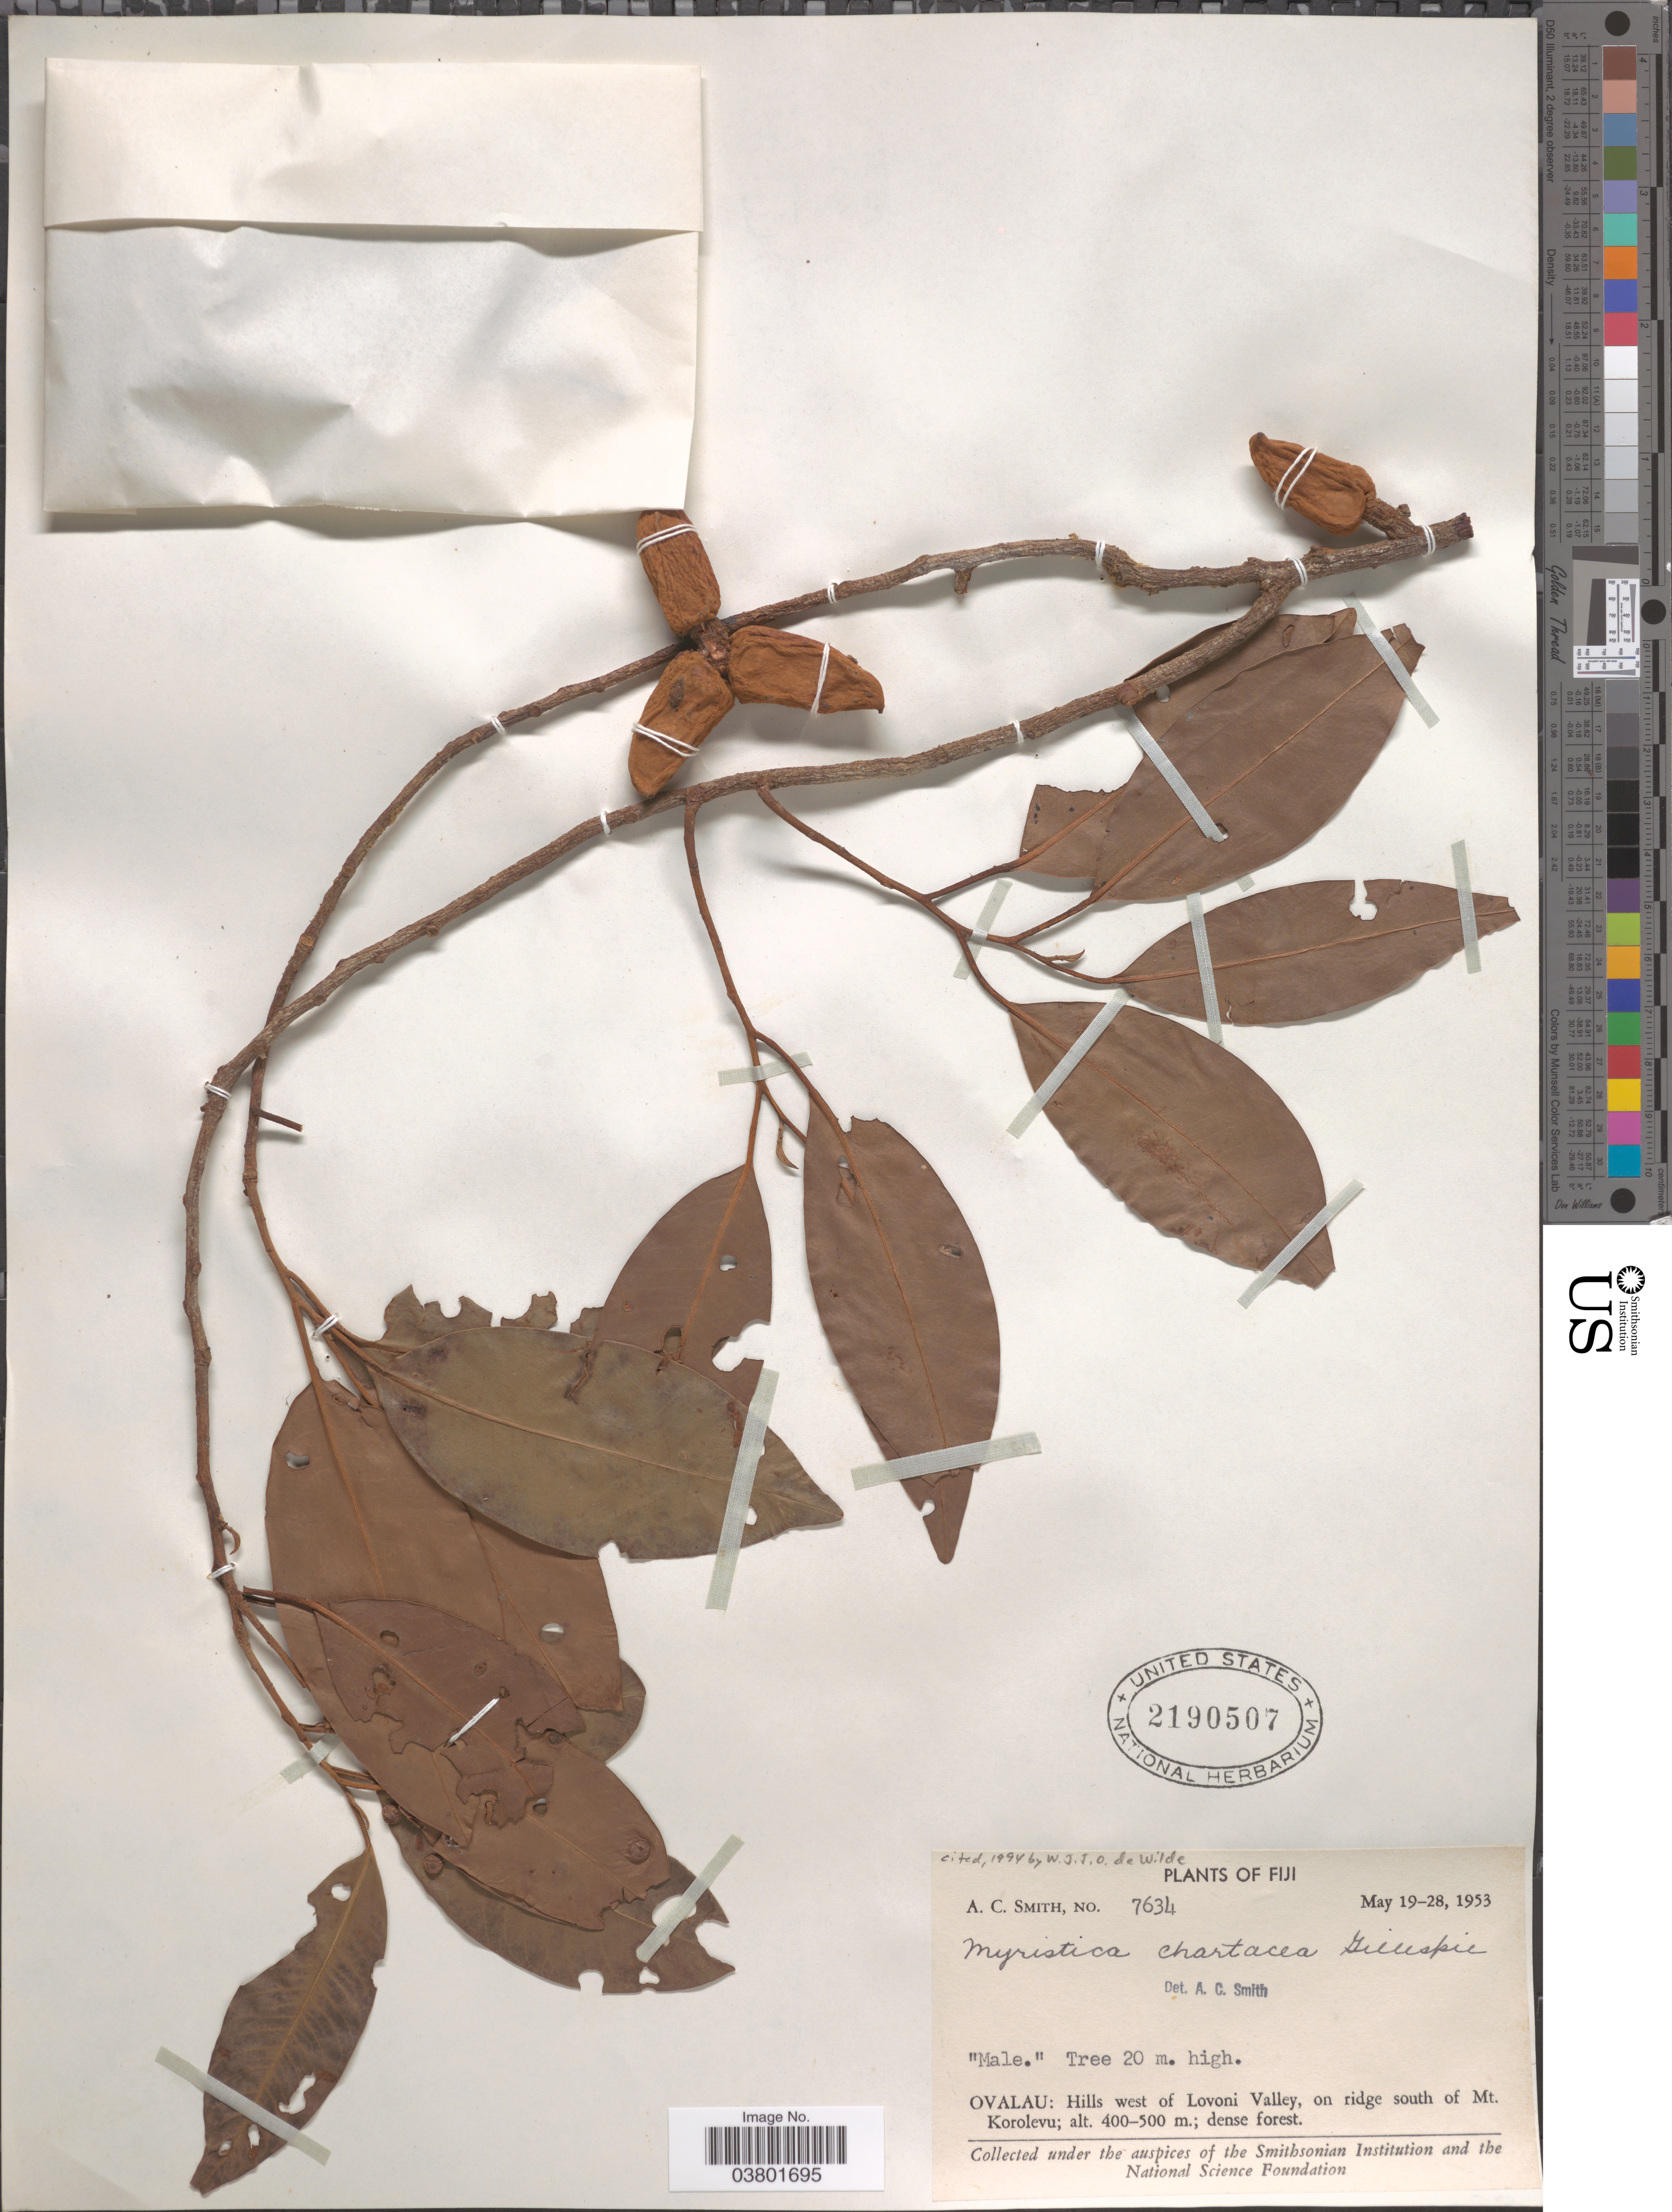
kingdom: Plantae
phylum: Tracheophyta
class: Magnoliopsida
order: Magnoliales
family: Myristicaceae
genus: Myristica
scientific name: Myristica chartacea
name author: Gillespie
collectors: A. C. Smith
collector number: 7634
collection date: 1953-05-19/1953-05-28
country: Fiji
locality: Ovalau: Hills west of Lovoni Valley, on ridge south of Mt. Korolevu.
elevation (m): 400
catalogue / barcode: US 2190507